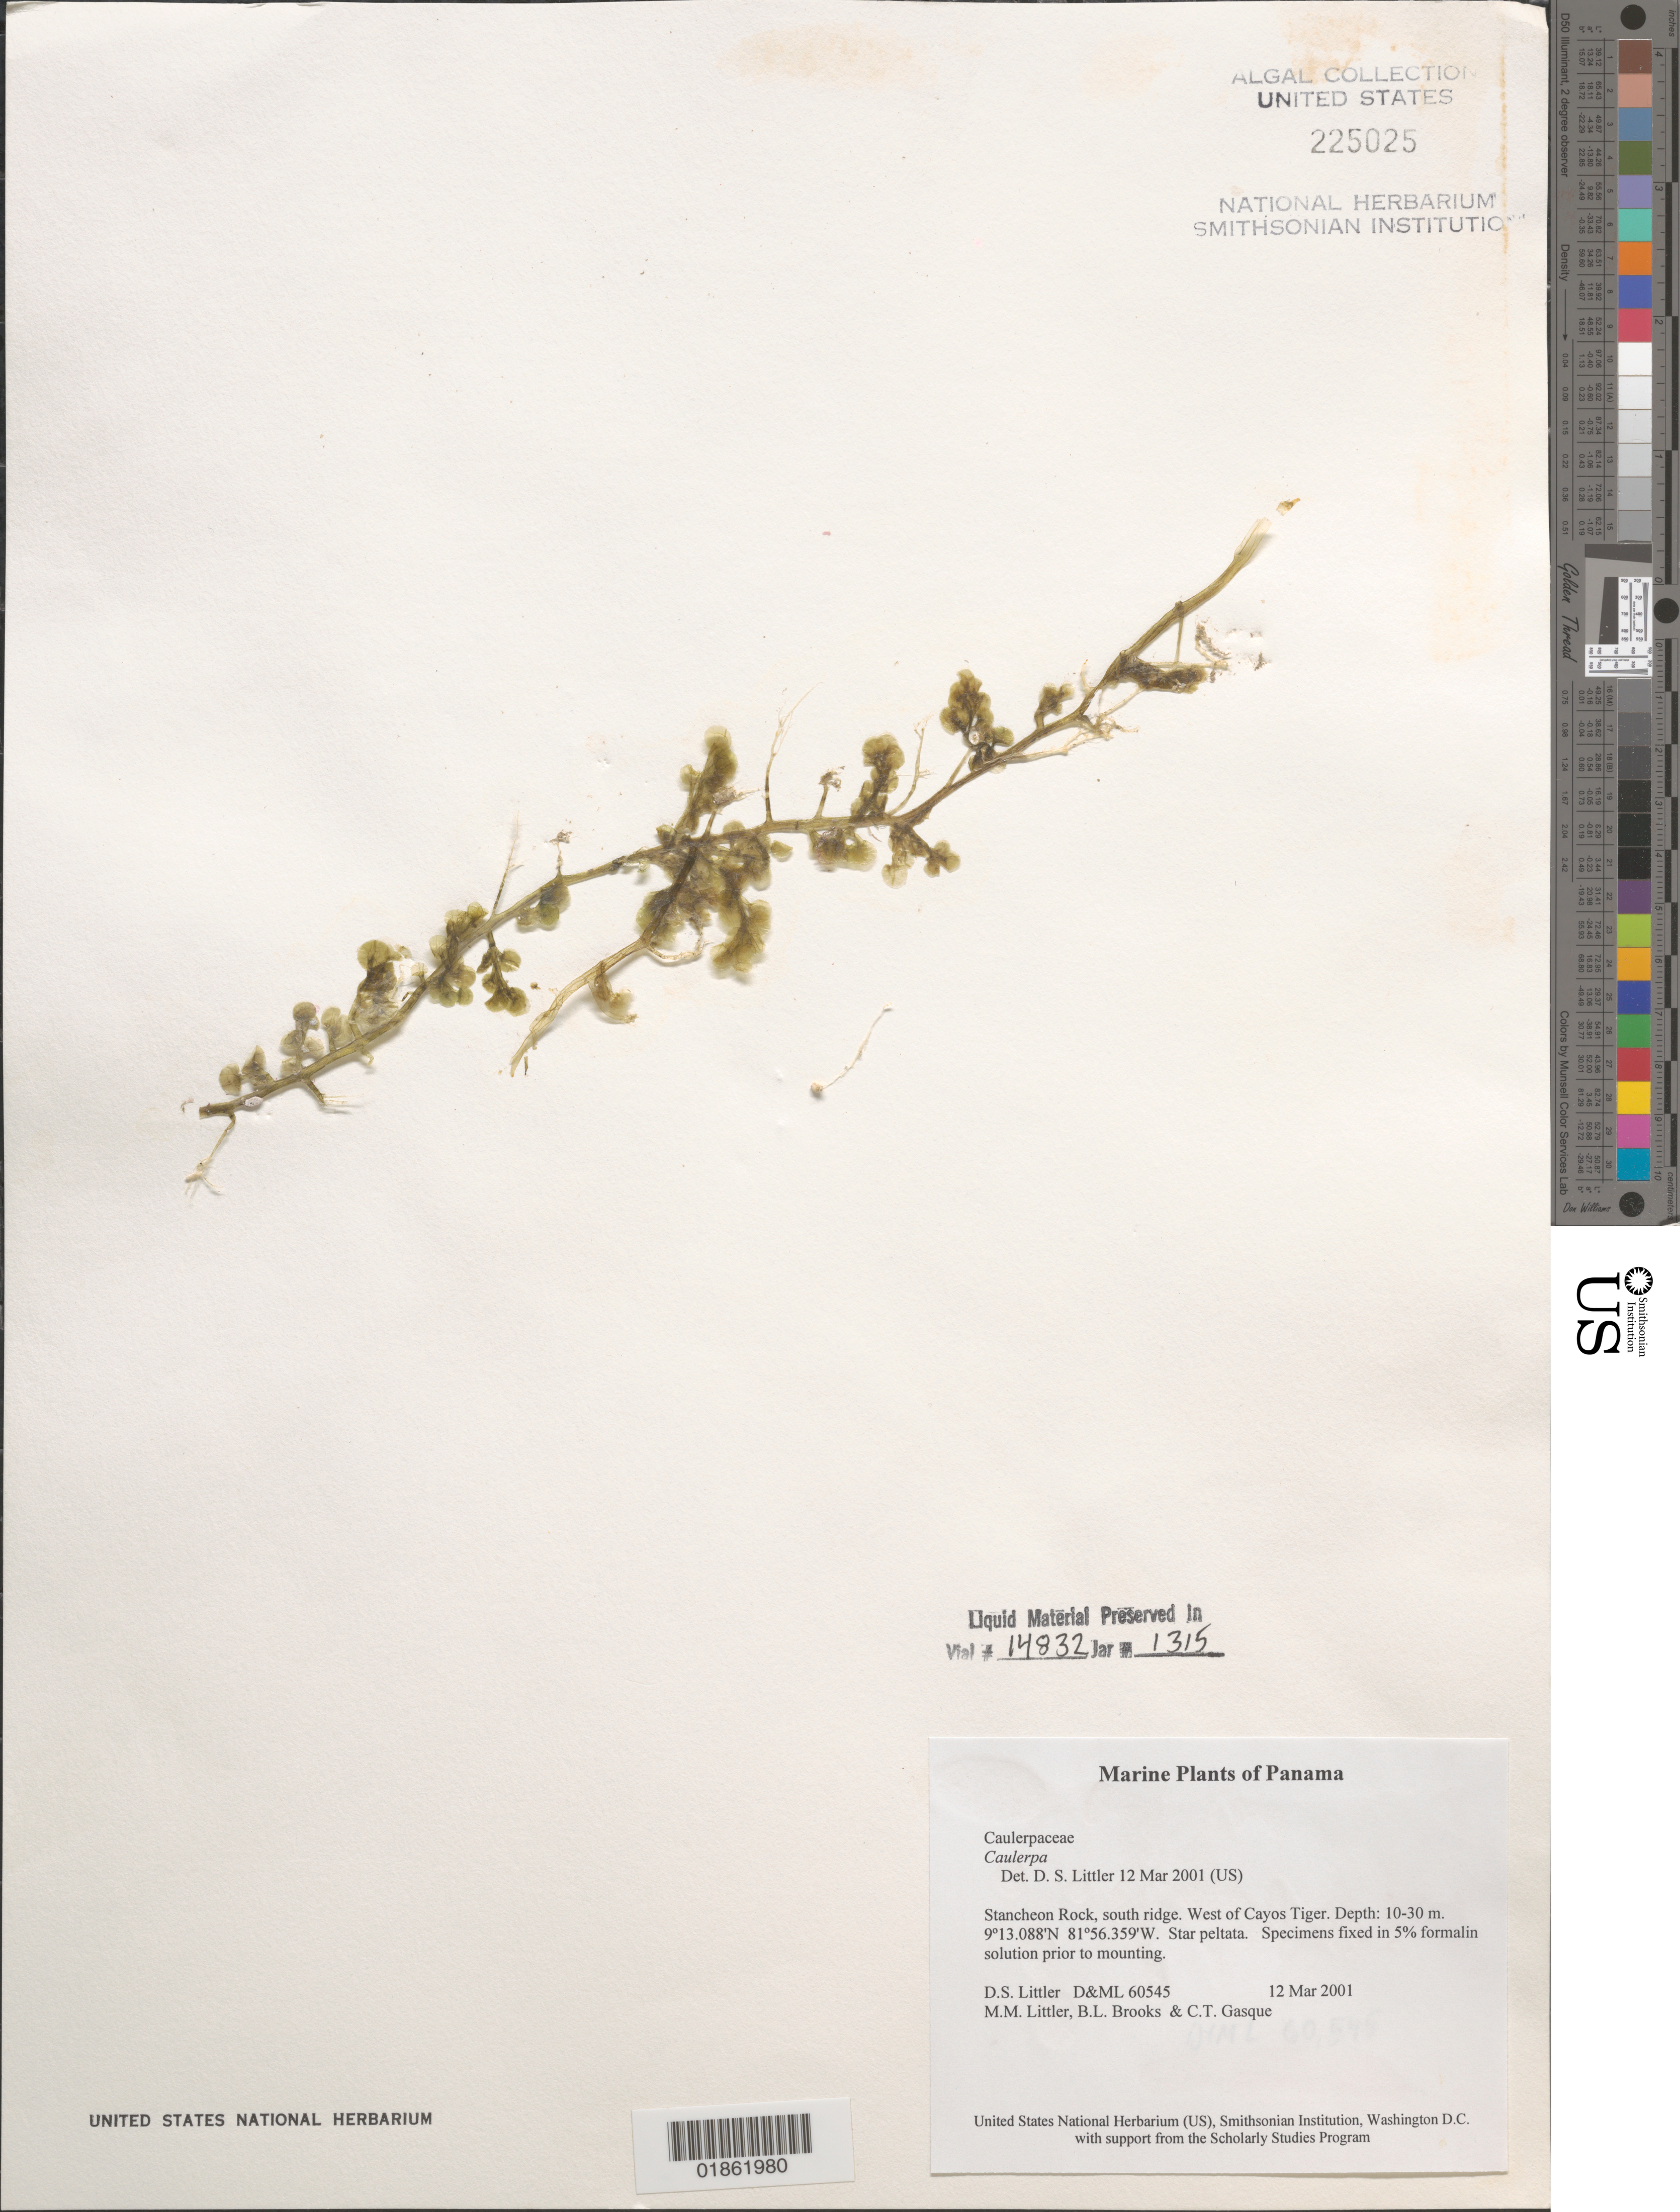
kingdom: Plantae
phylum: Chlorophyta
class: Ulvophyceae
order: Bryopsidales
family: Caulerpaceae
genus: Caulerpa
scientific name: Caulerpa taxifolia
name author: (M. Vahl) C. Agardh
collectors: D. S. Littler, M. M. Littler & C. Gasque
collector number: D&ML 60545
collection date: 2001-03-12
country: Panama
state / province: Ngöbe-Buglé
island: Tiger Cays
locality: Tiger Rocks. Stanchion Rock, S ridge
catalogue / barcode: US 225025